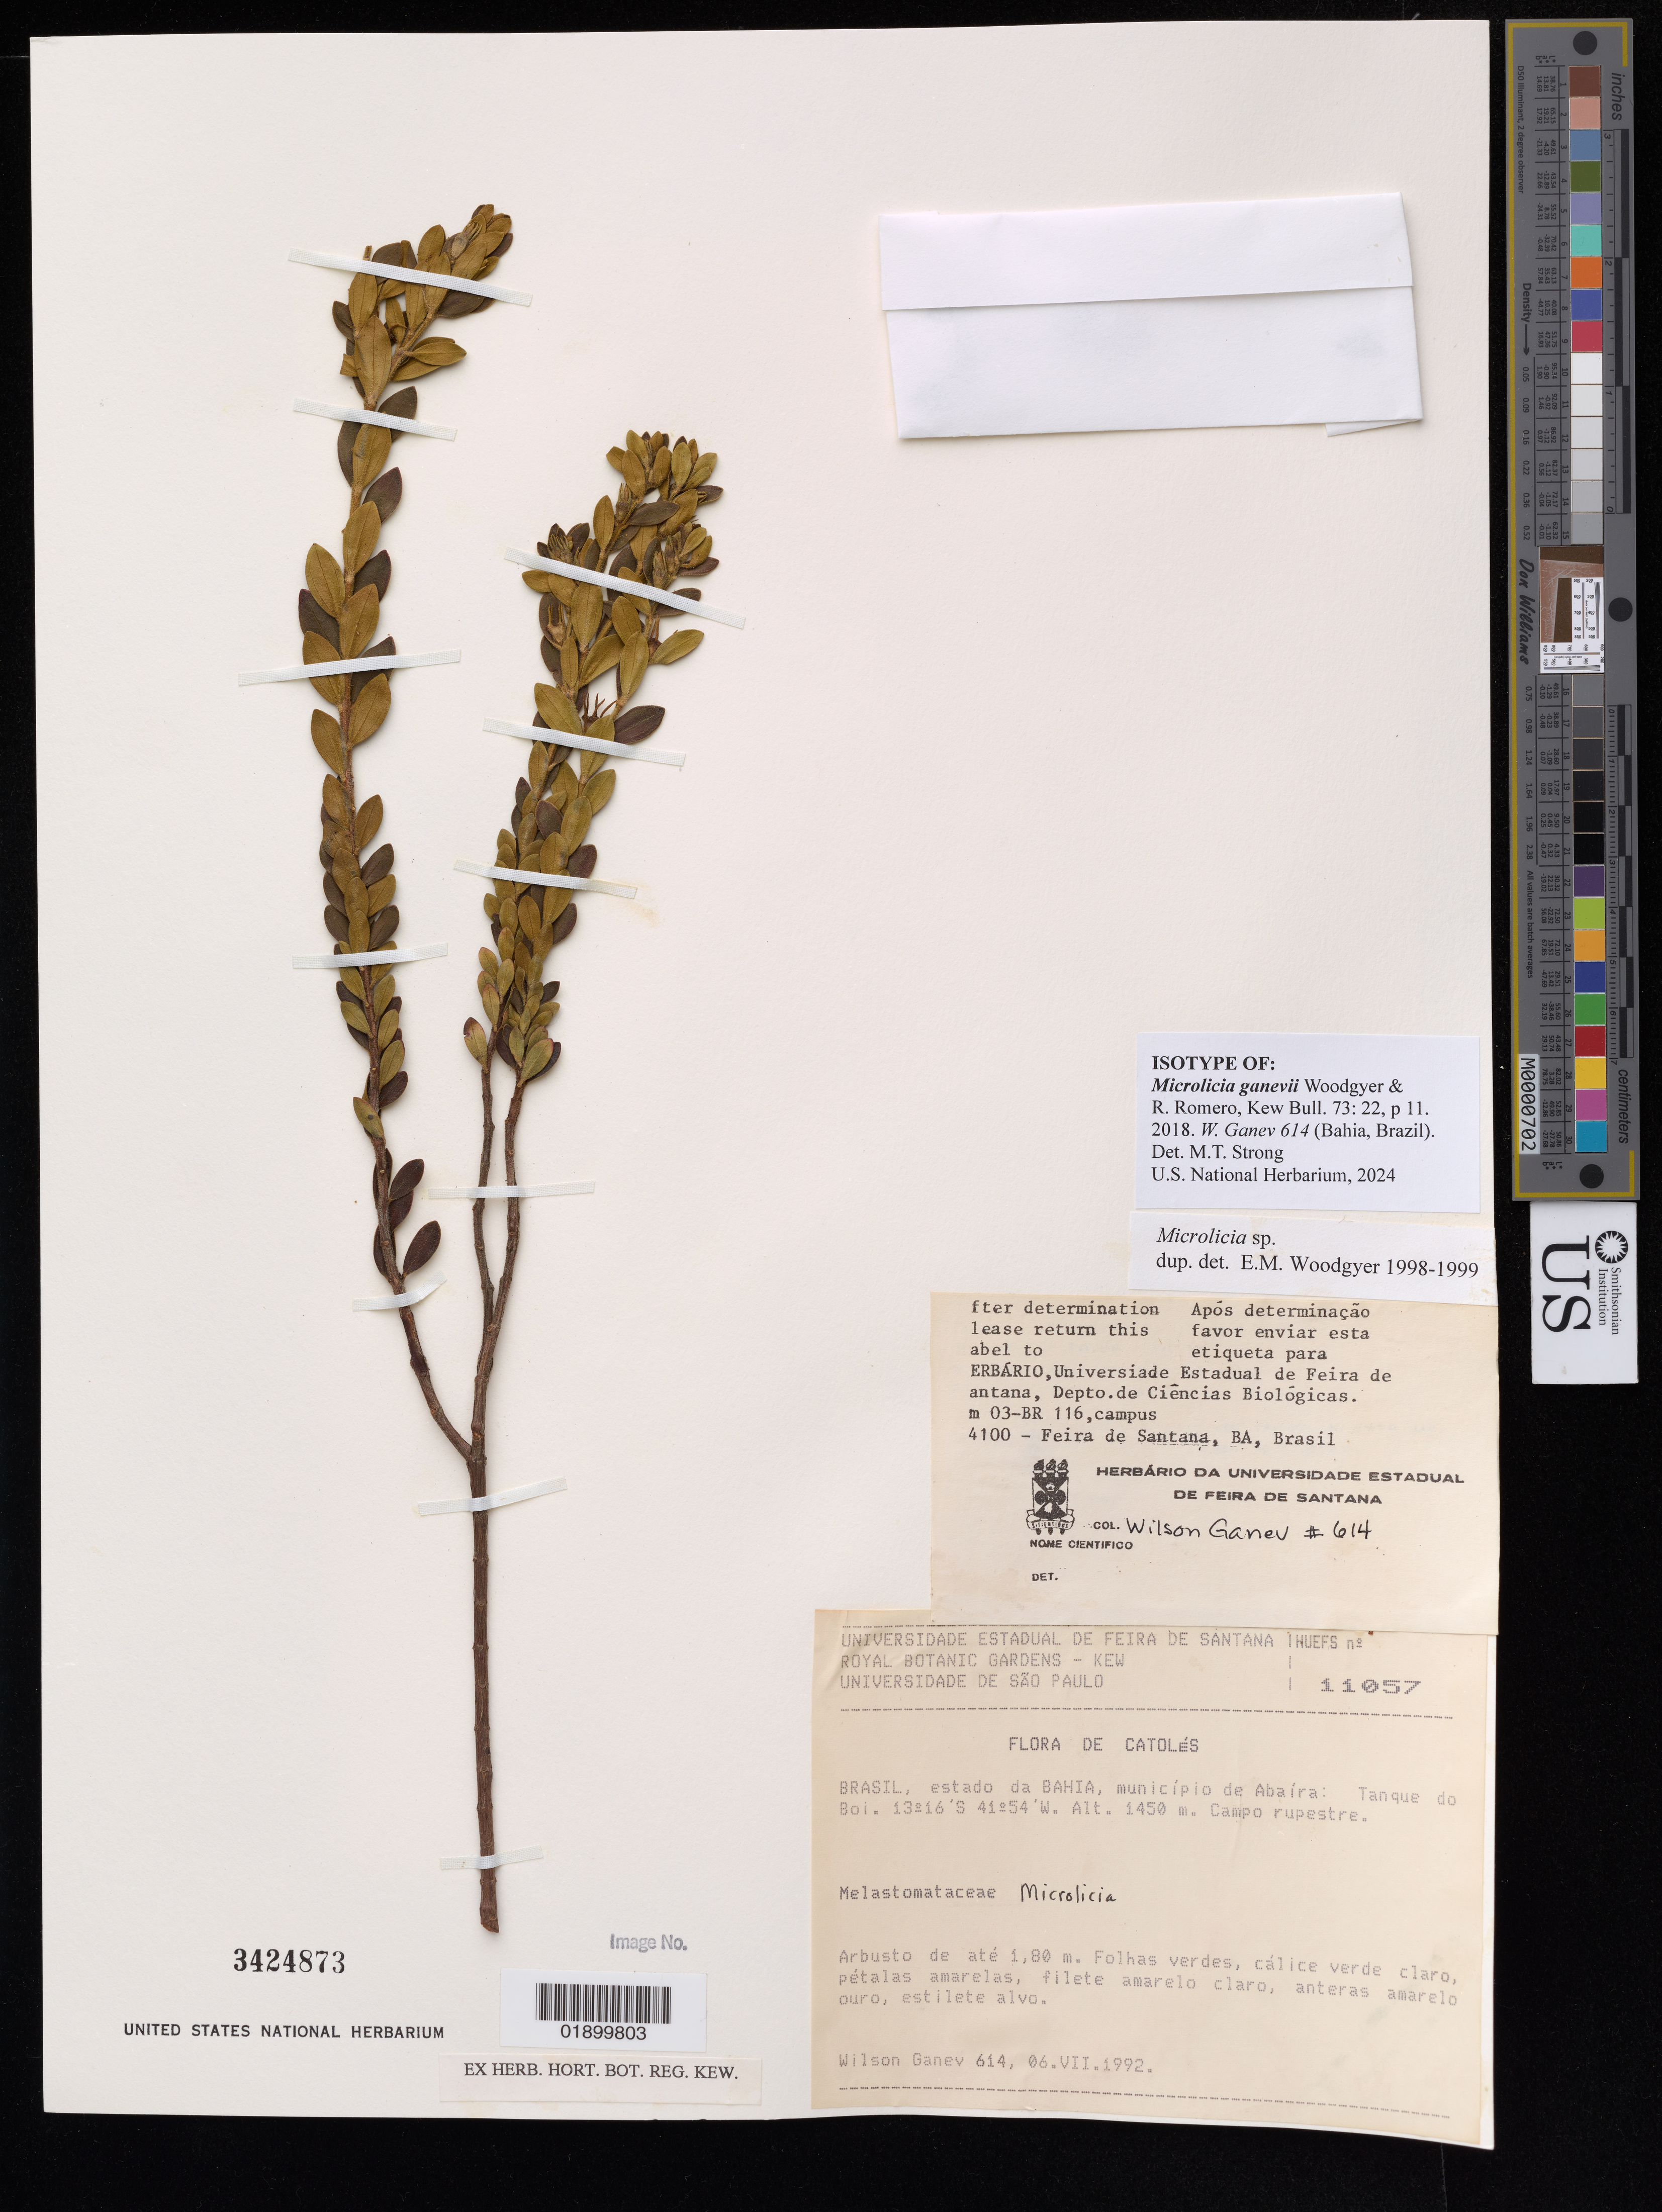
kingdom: Plantae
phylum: Tracheophyta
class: Magnoliopsida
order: Myrtales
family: Melastomataceae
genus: Microlicia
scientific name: Microlicia ganevii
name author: Woodgyer & R. Romero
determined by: Strong, Mark T., (BOT), Smithsonian Institution - National Museum of Natural History (UNITED STATES)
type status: Isotype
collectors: W. Ganev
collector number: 614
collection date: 1992-07-06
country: Brazil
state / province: Bahia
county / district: Abaíra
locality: Tanque do Boi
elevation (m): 1450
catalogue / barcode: US 3424873